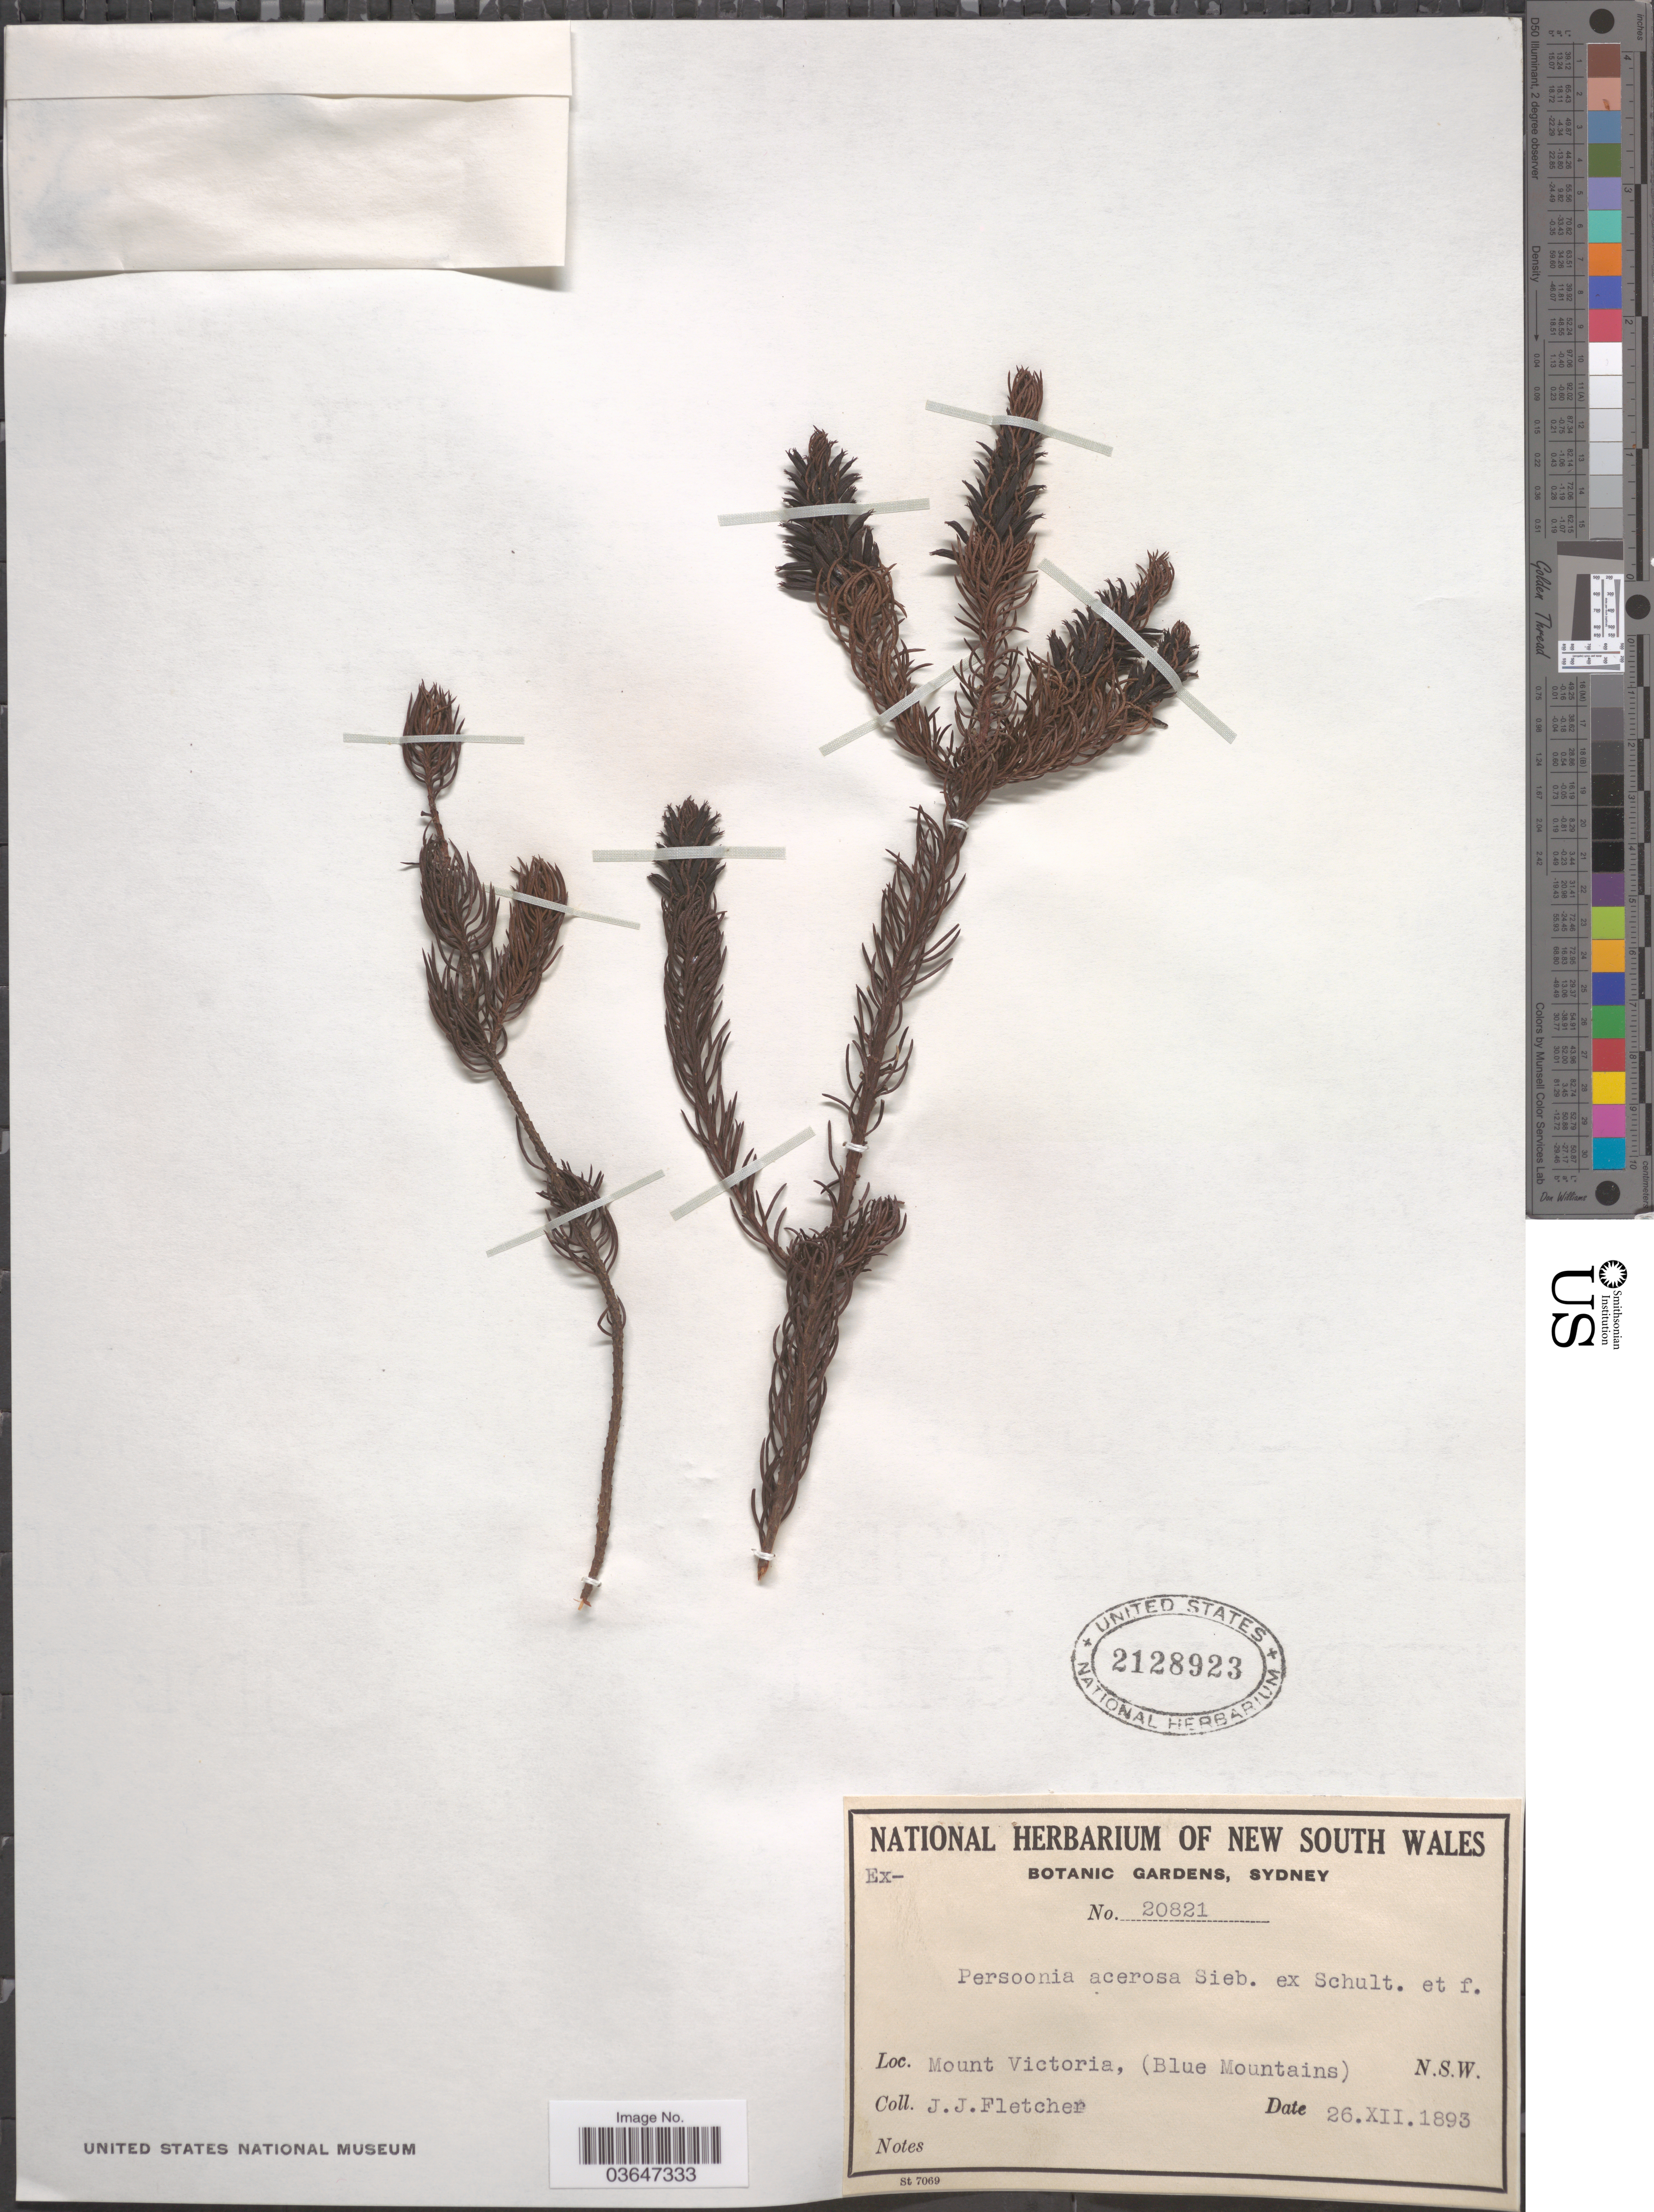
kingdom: Plantae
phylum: Tracheophyta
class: Magnoliopsida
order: Proteales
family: Proteaceae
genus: Persoonia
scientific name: Persoonia acerosa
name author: Sieber ex Schult.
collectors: J. Fletcher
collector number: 20821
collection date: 1893-12-26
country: Australia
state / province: New South Wales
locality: Mount Victoria, (Blue Mountains).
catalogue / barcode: US 2128923